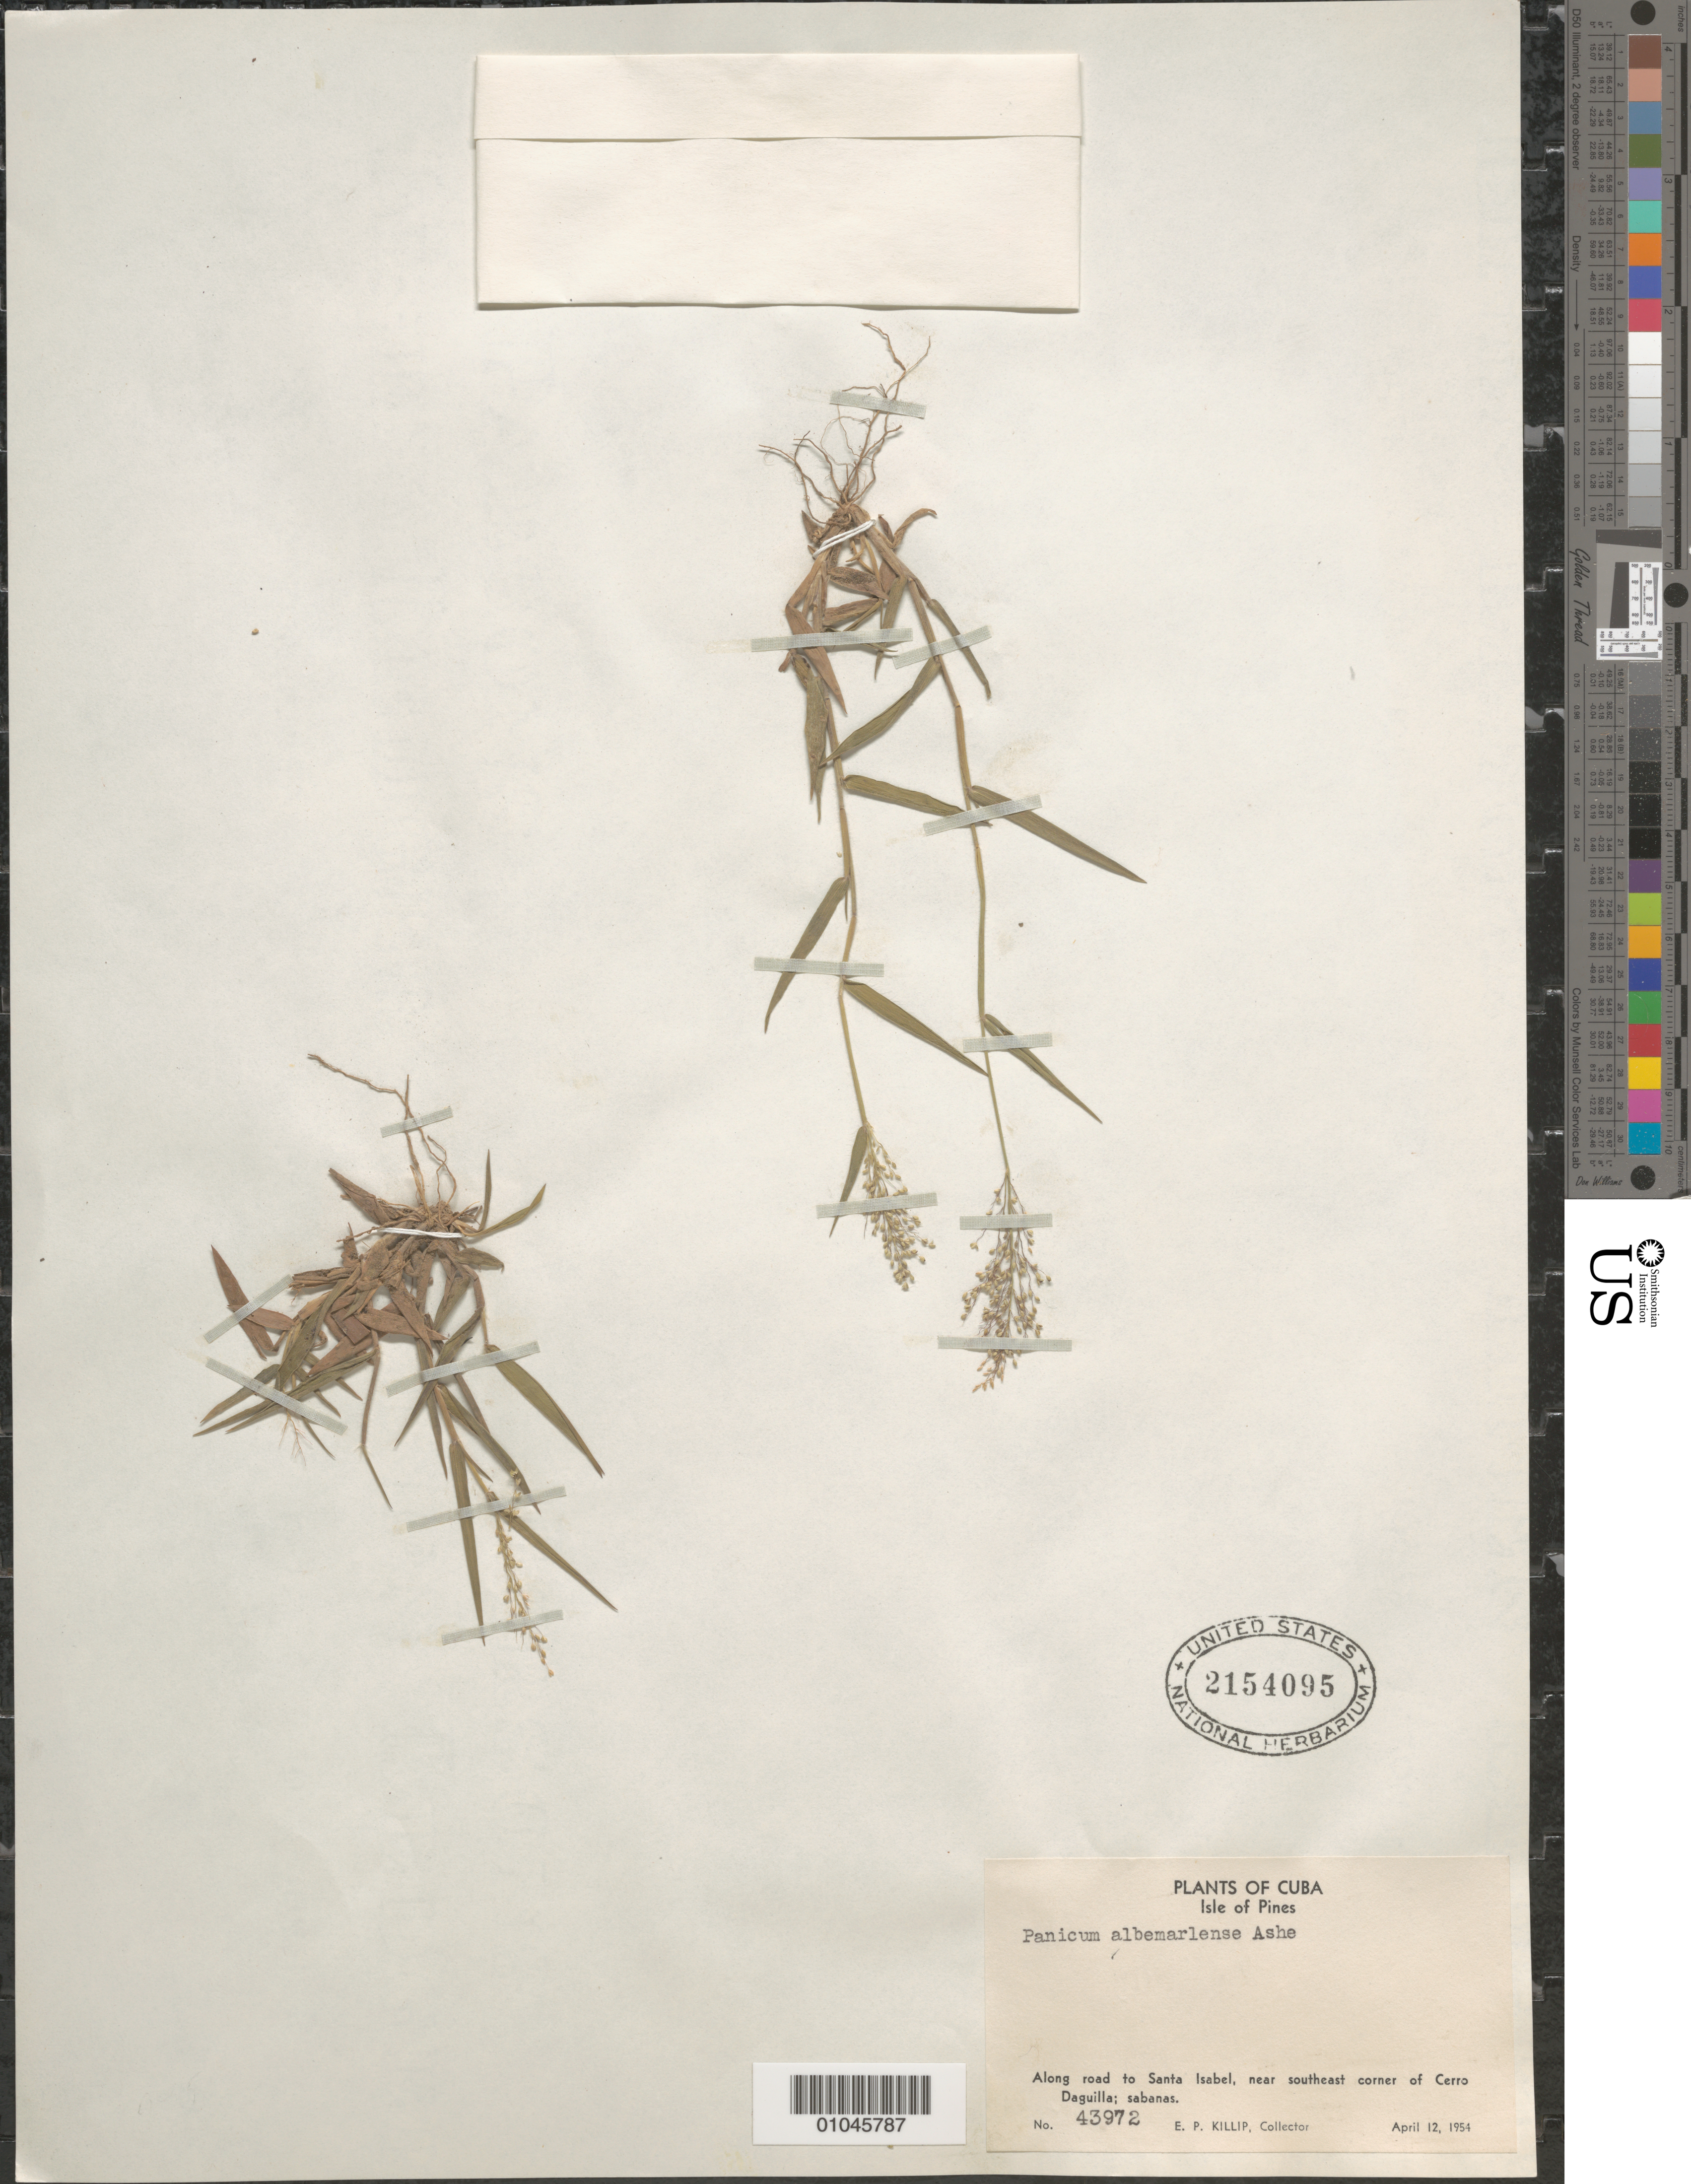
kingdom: Plantae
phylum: Tracheophyta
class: Liliopsida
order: Poales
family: Poaceae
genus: Panicum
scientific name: Panicum albemarlense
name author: Ashe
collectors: E. P. Killip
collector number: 43972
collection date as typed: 12 Apr 1954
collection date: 1954-04-12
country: Cuba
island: Cuba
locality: Along road to Santa Isabel, near SE corner of Cerro Daguilla, sabanas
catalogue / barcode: US 2154095